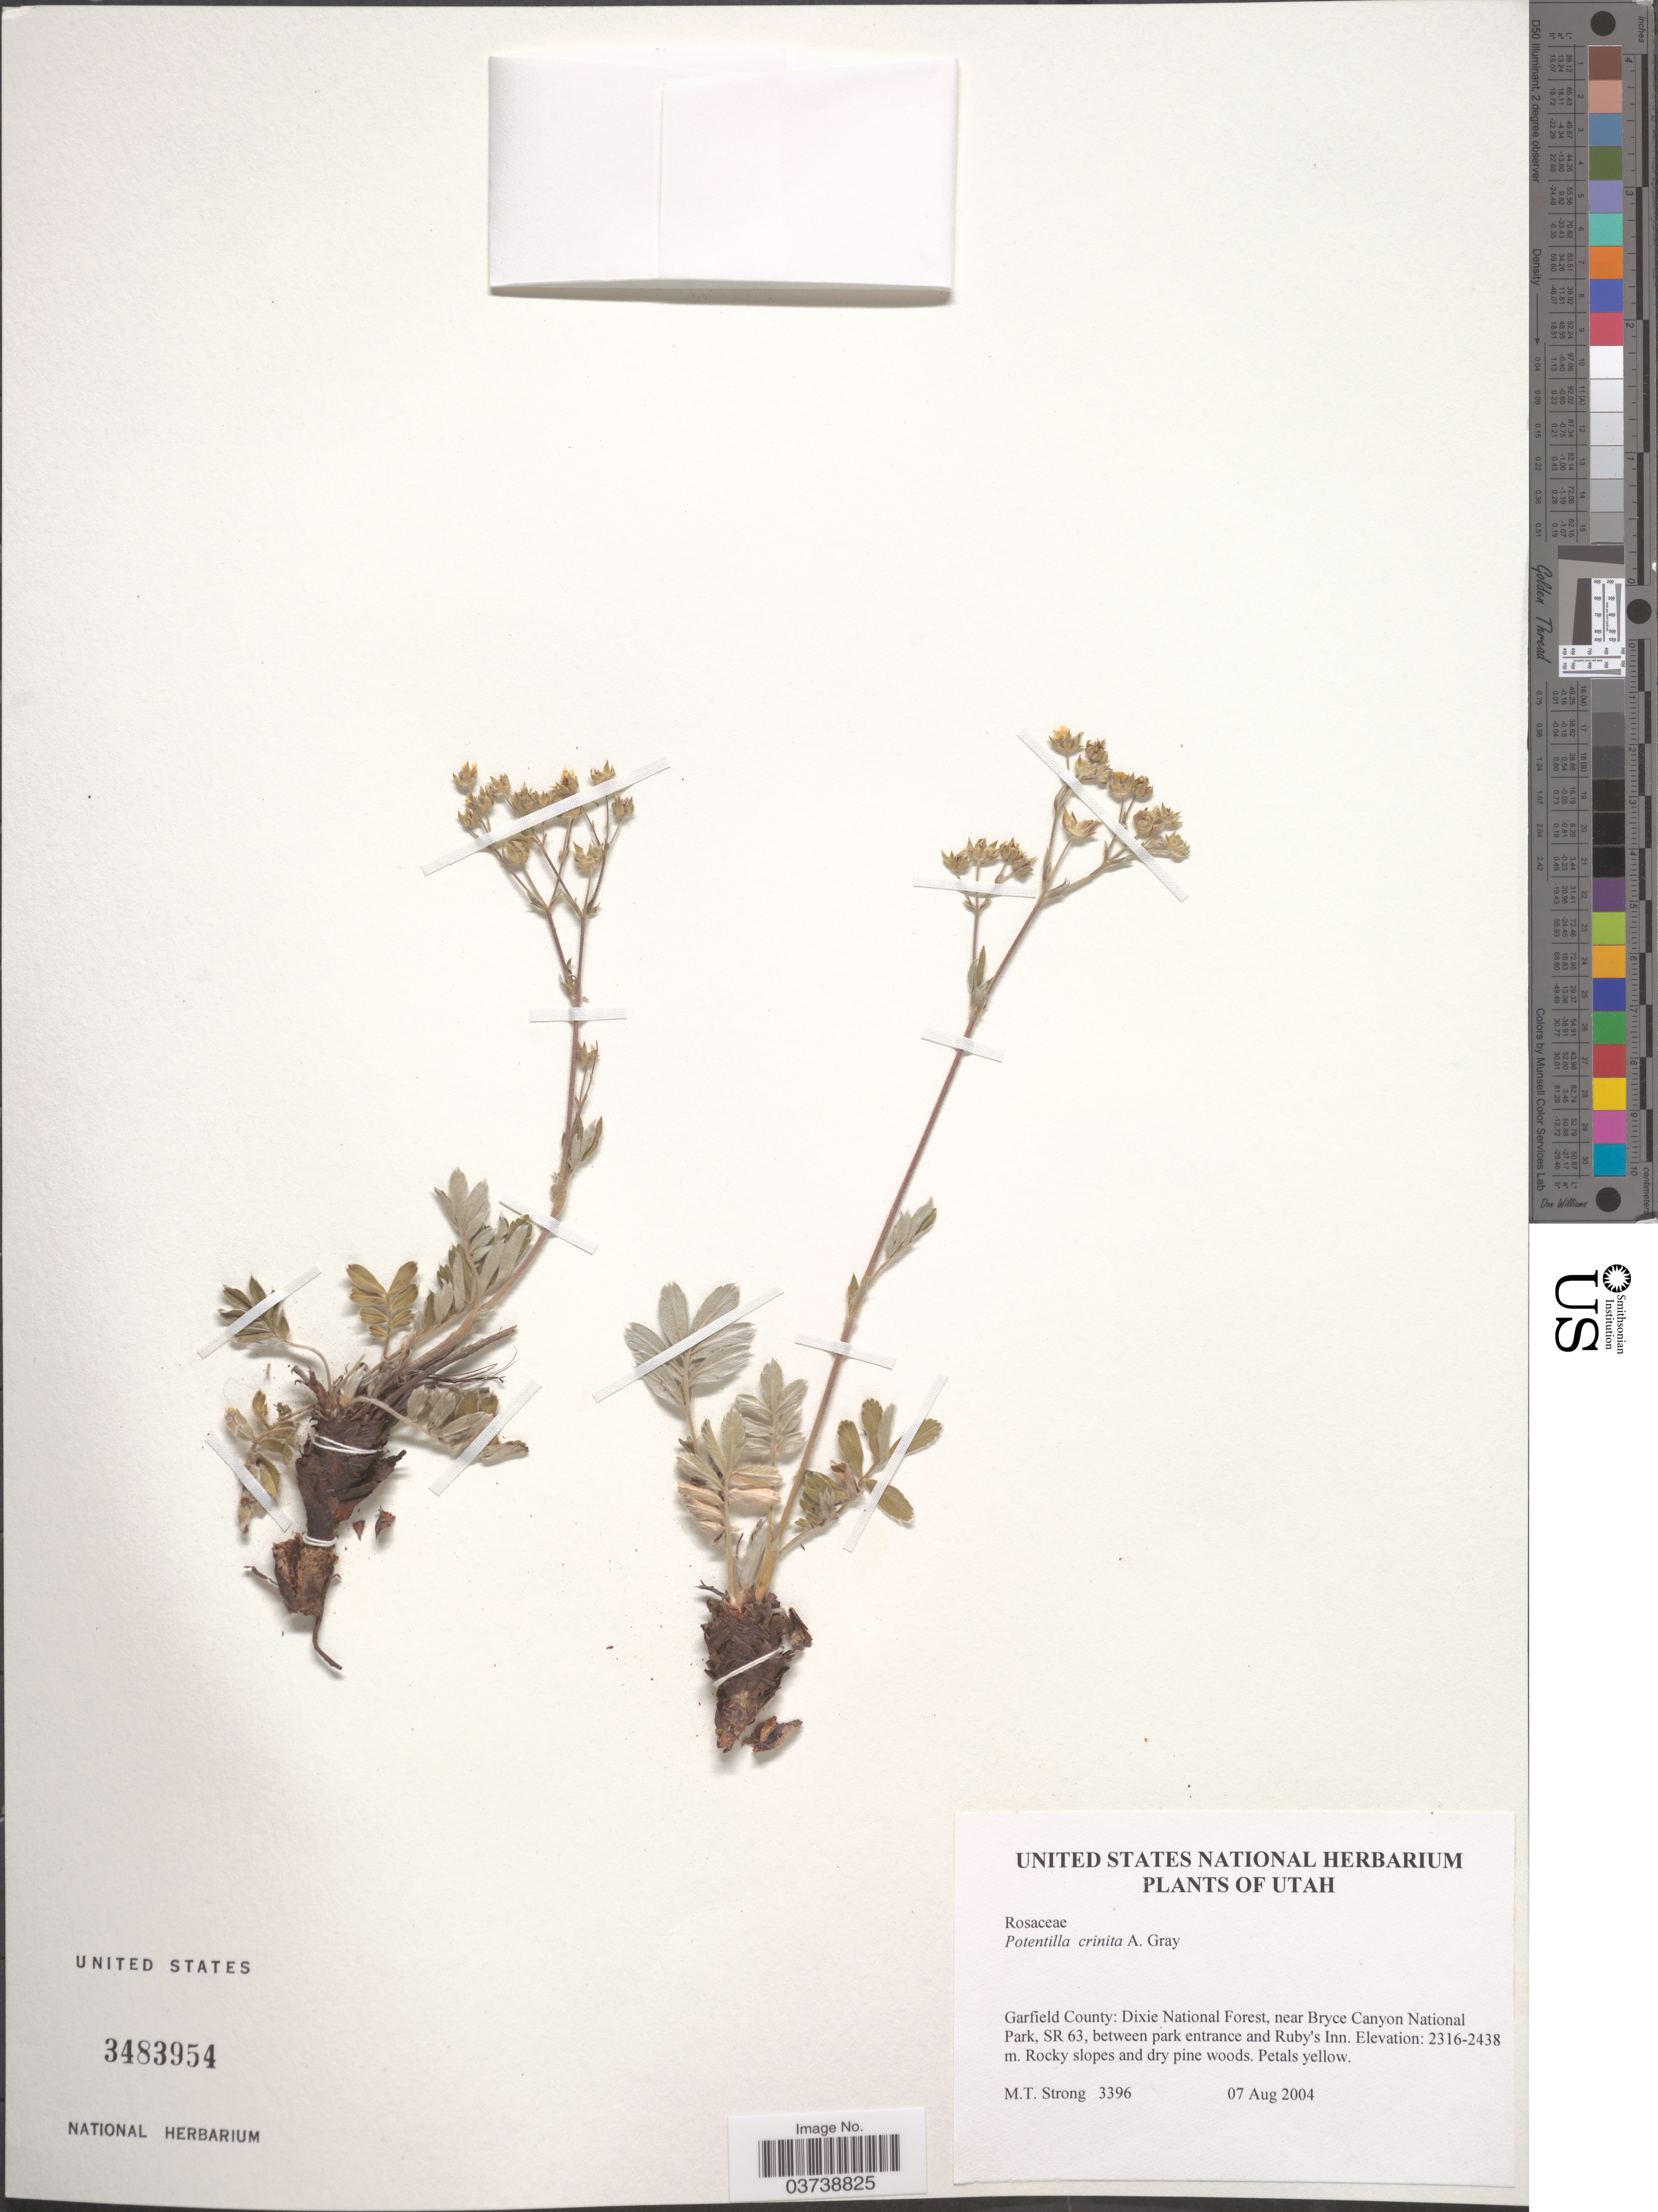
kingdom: Plantae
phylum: Tracheophyta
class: Magnoliopsida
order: Rosales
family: Rosaceae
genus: Potentilla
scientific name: Potentilla crinita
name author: A. Gray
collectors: M. T. Strong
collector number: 3396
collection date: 2004-08-07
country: United States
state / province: Utah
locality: Garfield County: Dixie National Forest, near Bryce Canyon National Park, SR 63, between park entrance and Ruby's Inn.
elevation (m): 2316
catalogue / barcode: US 3483954